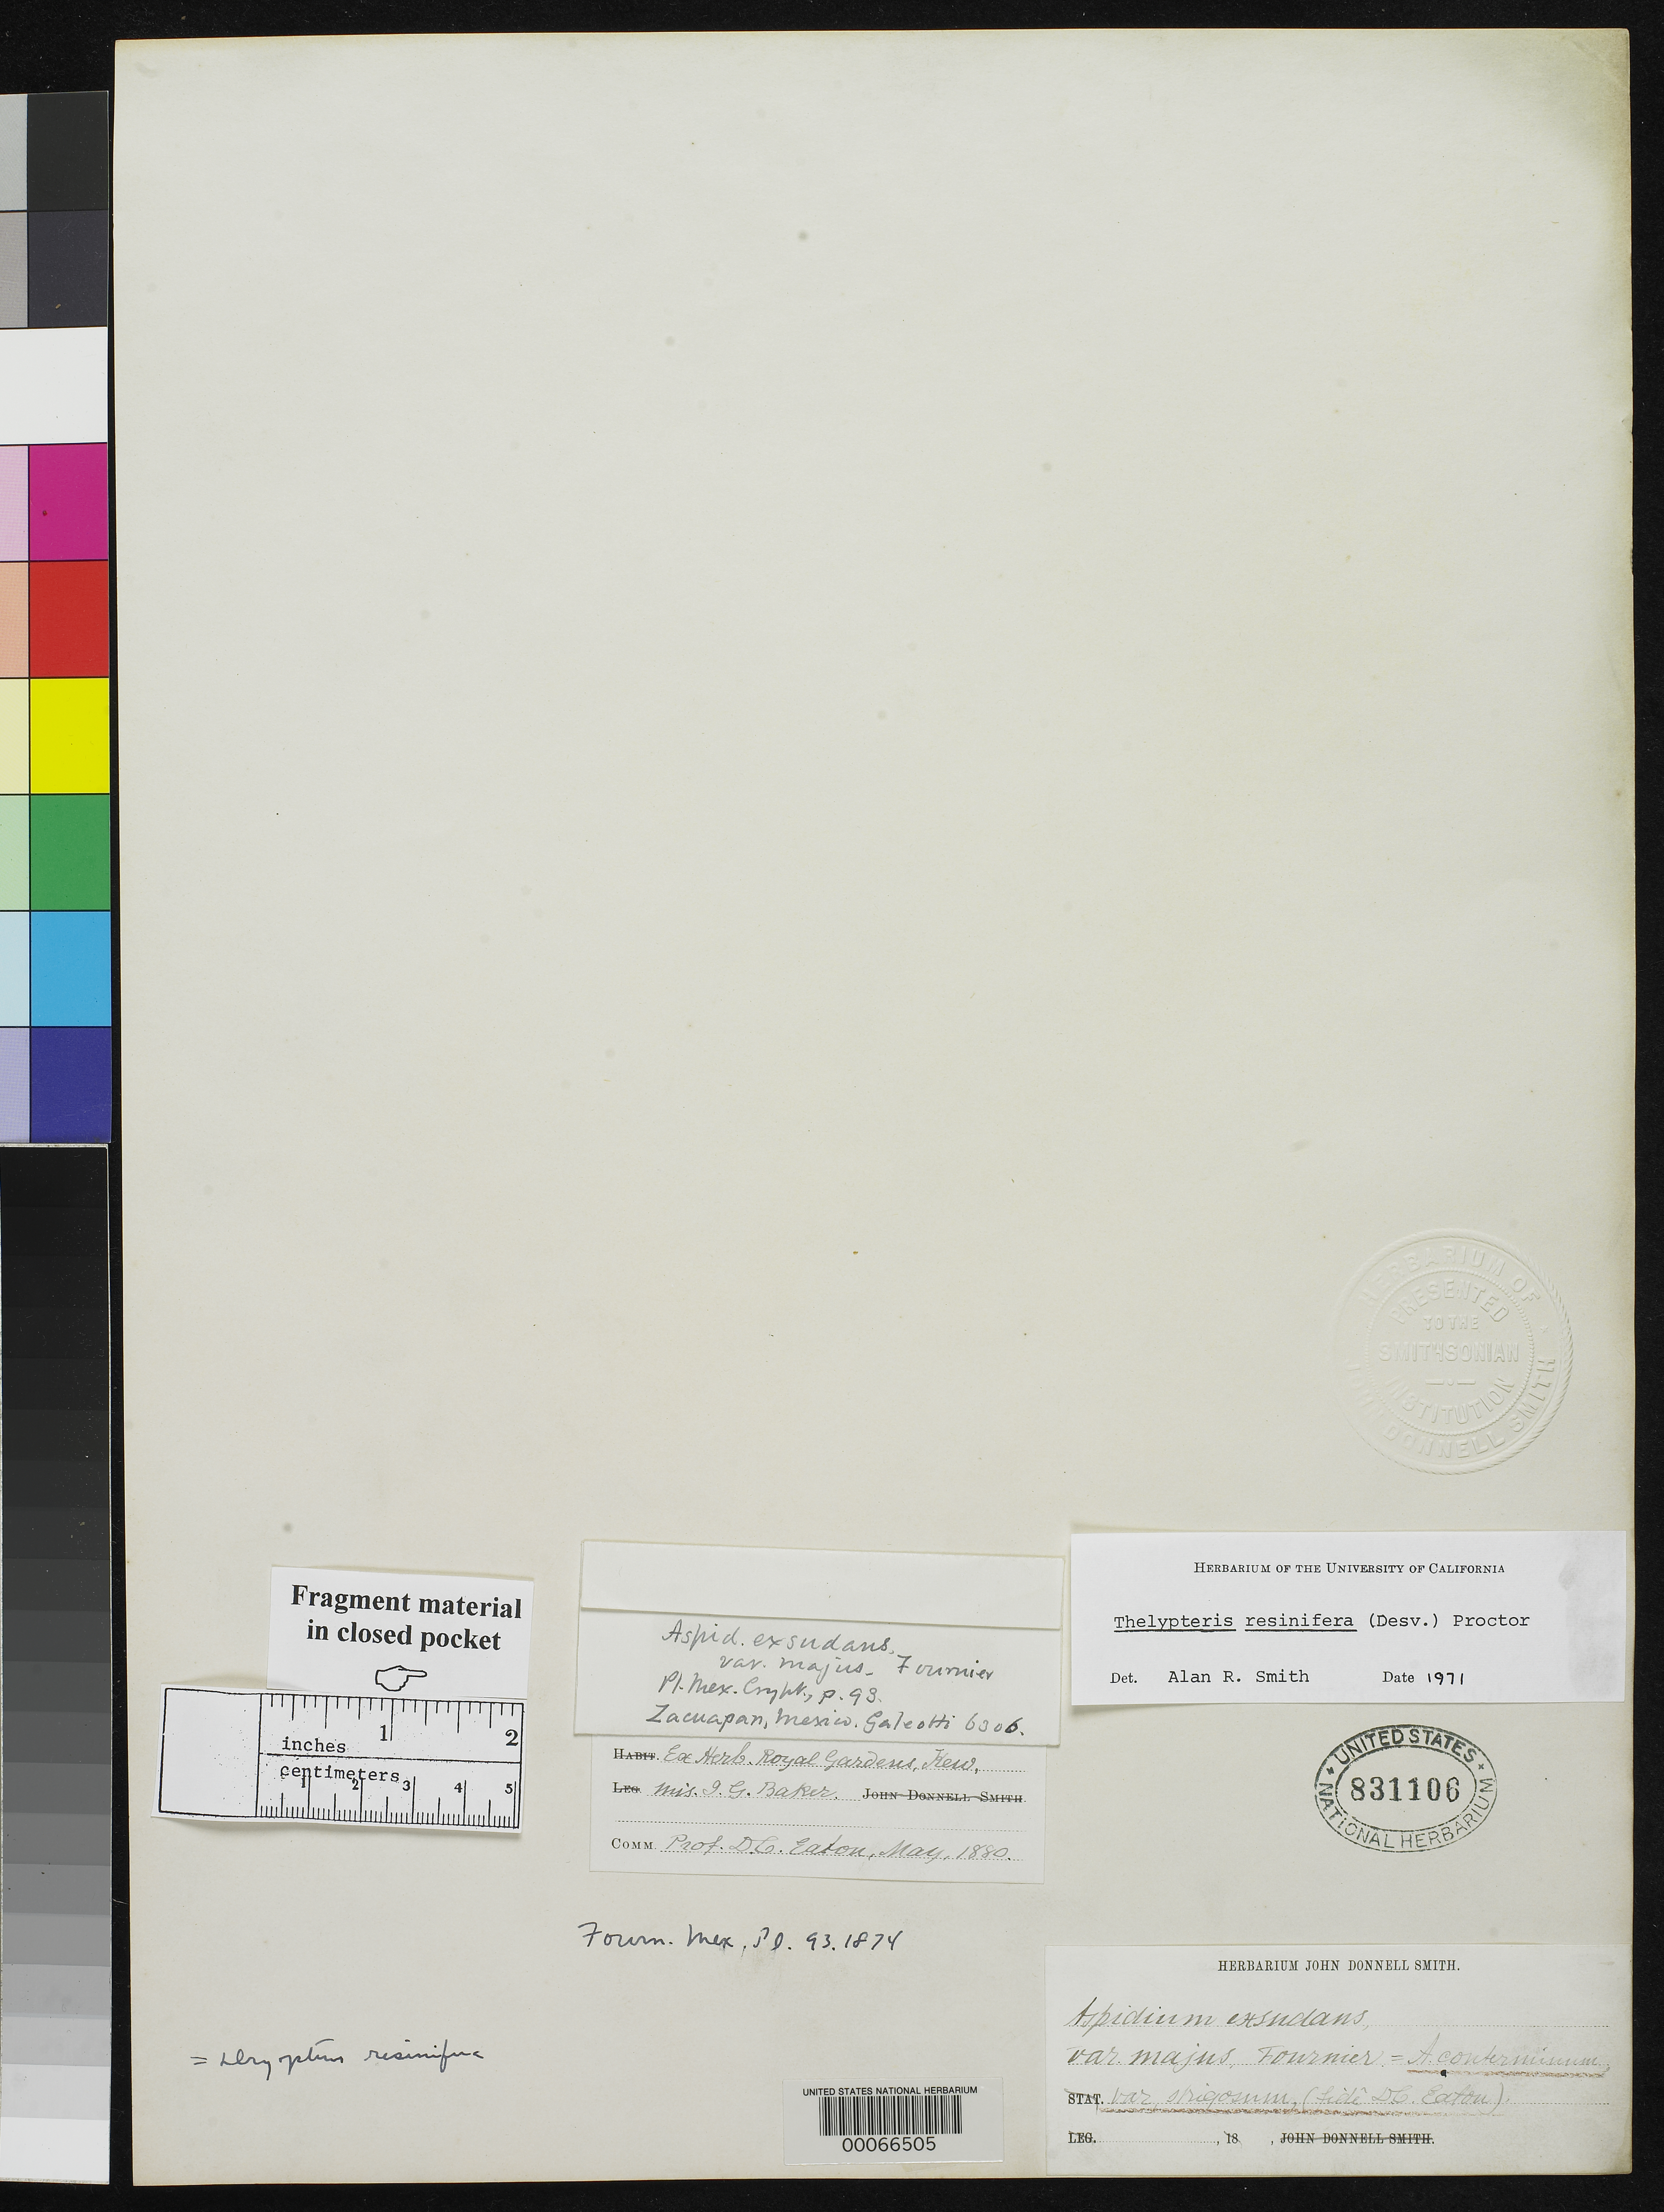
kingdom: Plantae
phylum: Tracheophyta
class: Polypodiopsida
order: Polypodiales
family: Tectariaceae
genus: Aspidium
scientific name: Aspidium exsudans var. majus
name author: E. Fourn.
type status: Type Collection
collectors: H. G. Galeotti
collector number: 6300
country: Mexico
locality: E of Monserrat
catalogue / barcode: US 831106